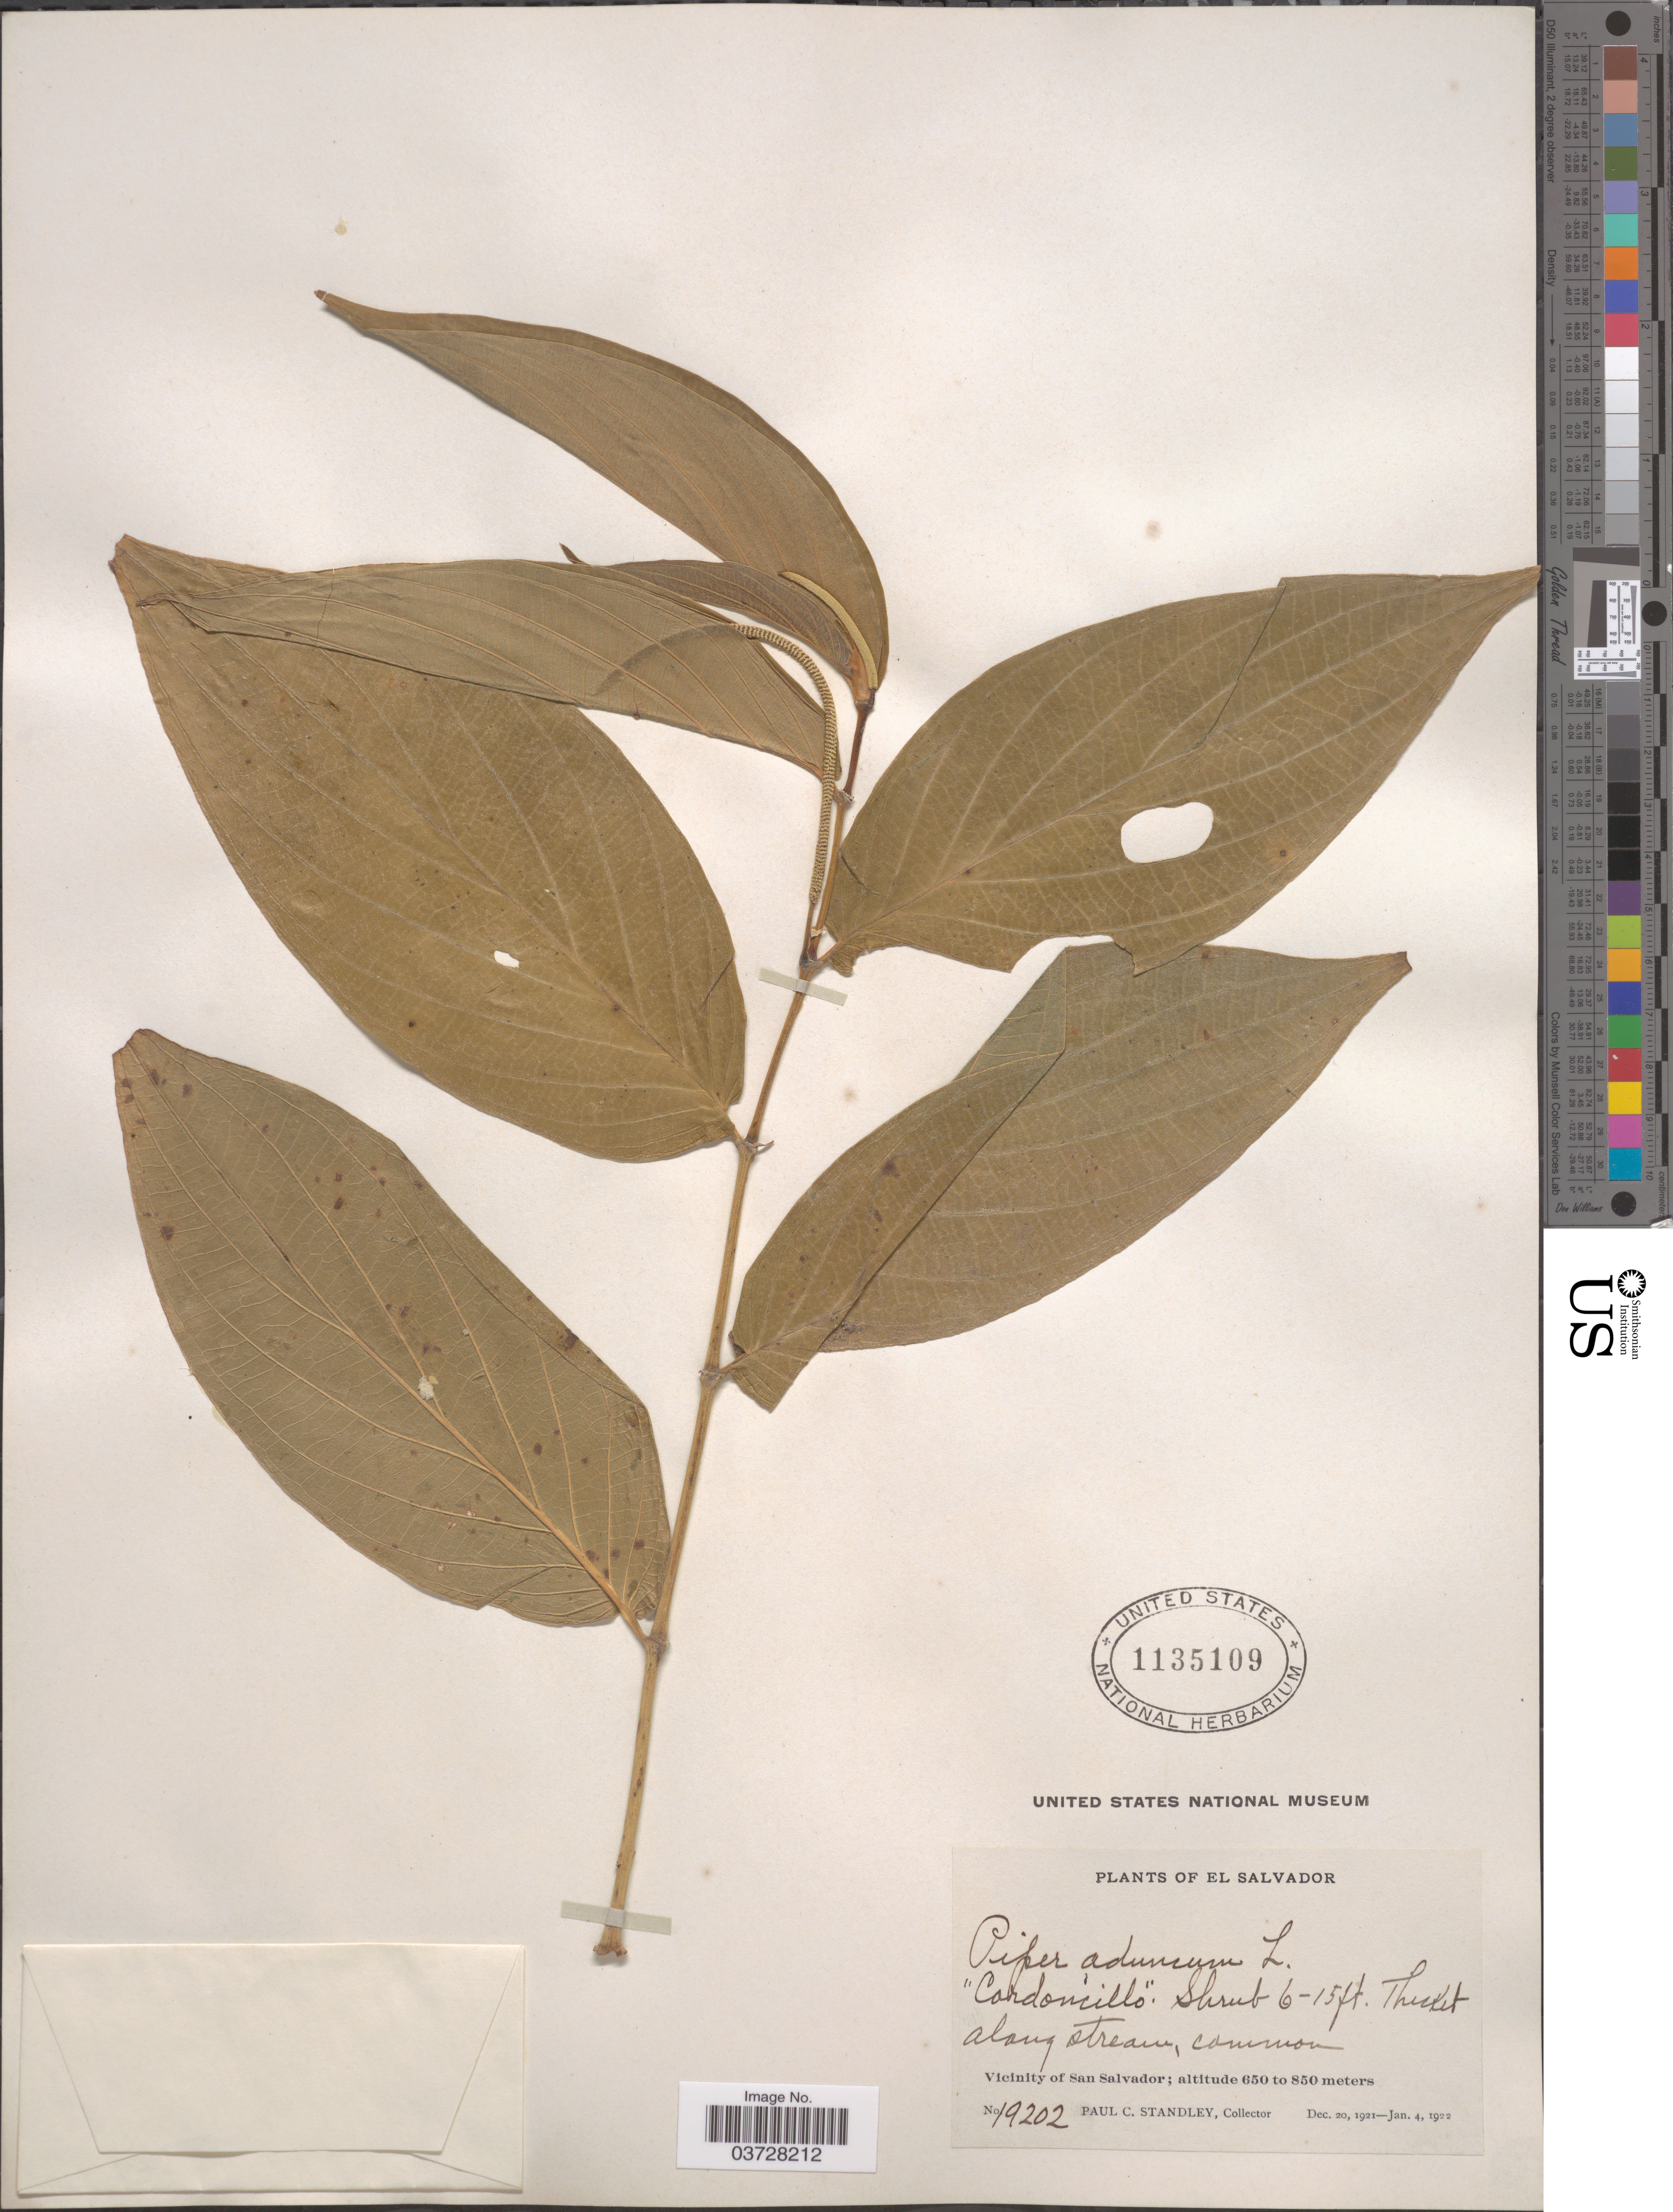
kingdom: Plantae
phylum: Tracheophyta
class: Magnoliopsida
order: Piperales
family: Piperaceae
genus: Piper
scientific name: Piper elongatum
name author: Vahl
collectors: P. C. Standley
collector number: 19202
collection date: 1921-12-20/1922-01-04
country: El Salvador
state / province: San Salvador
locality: Vicinity of San Salvador.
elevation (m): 650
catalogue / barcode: US 1135109